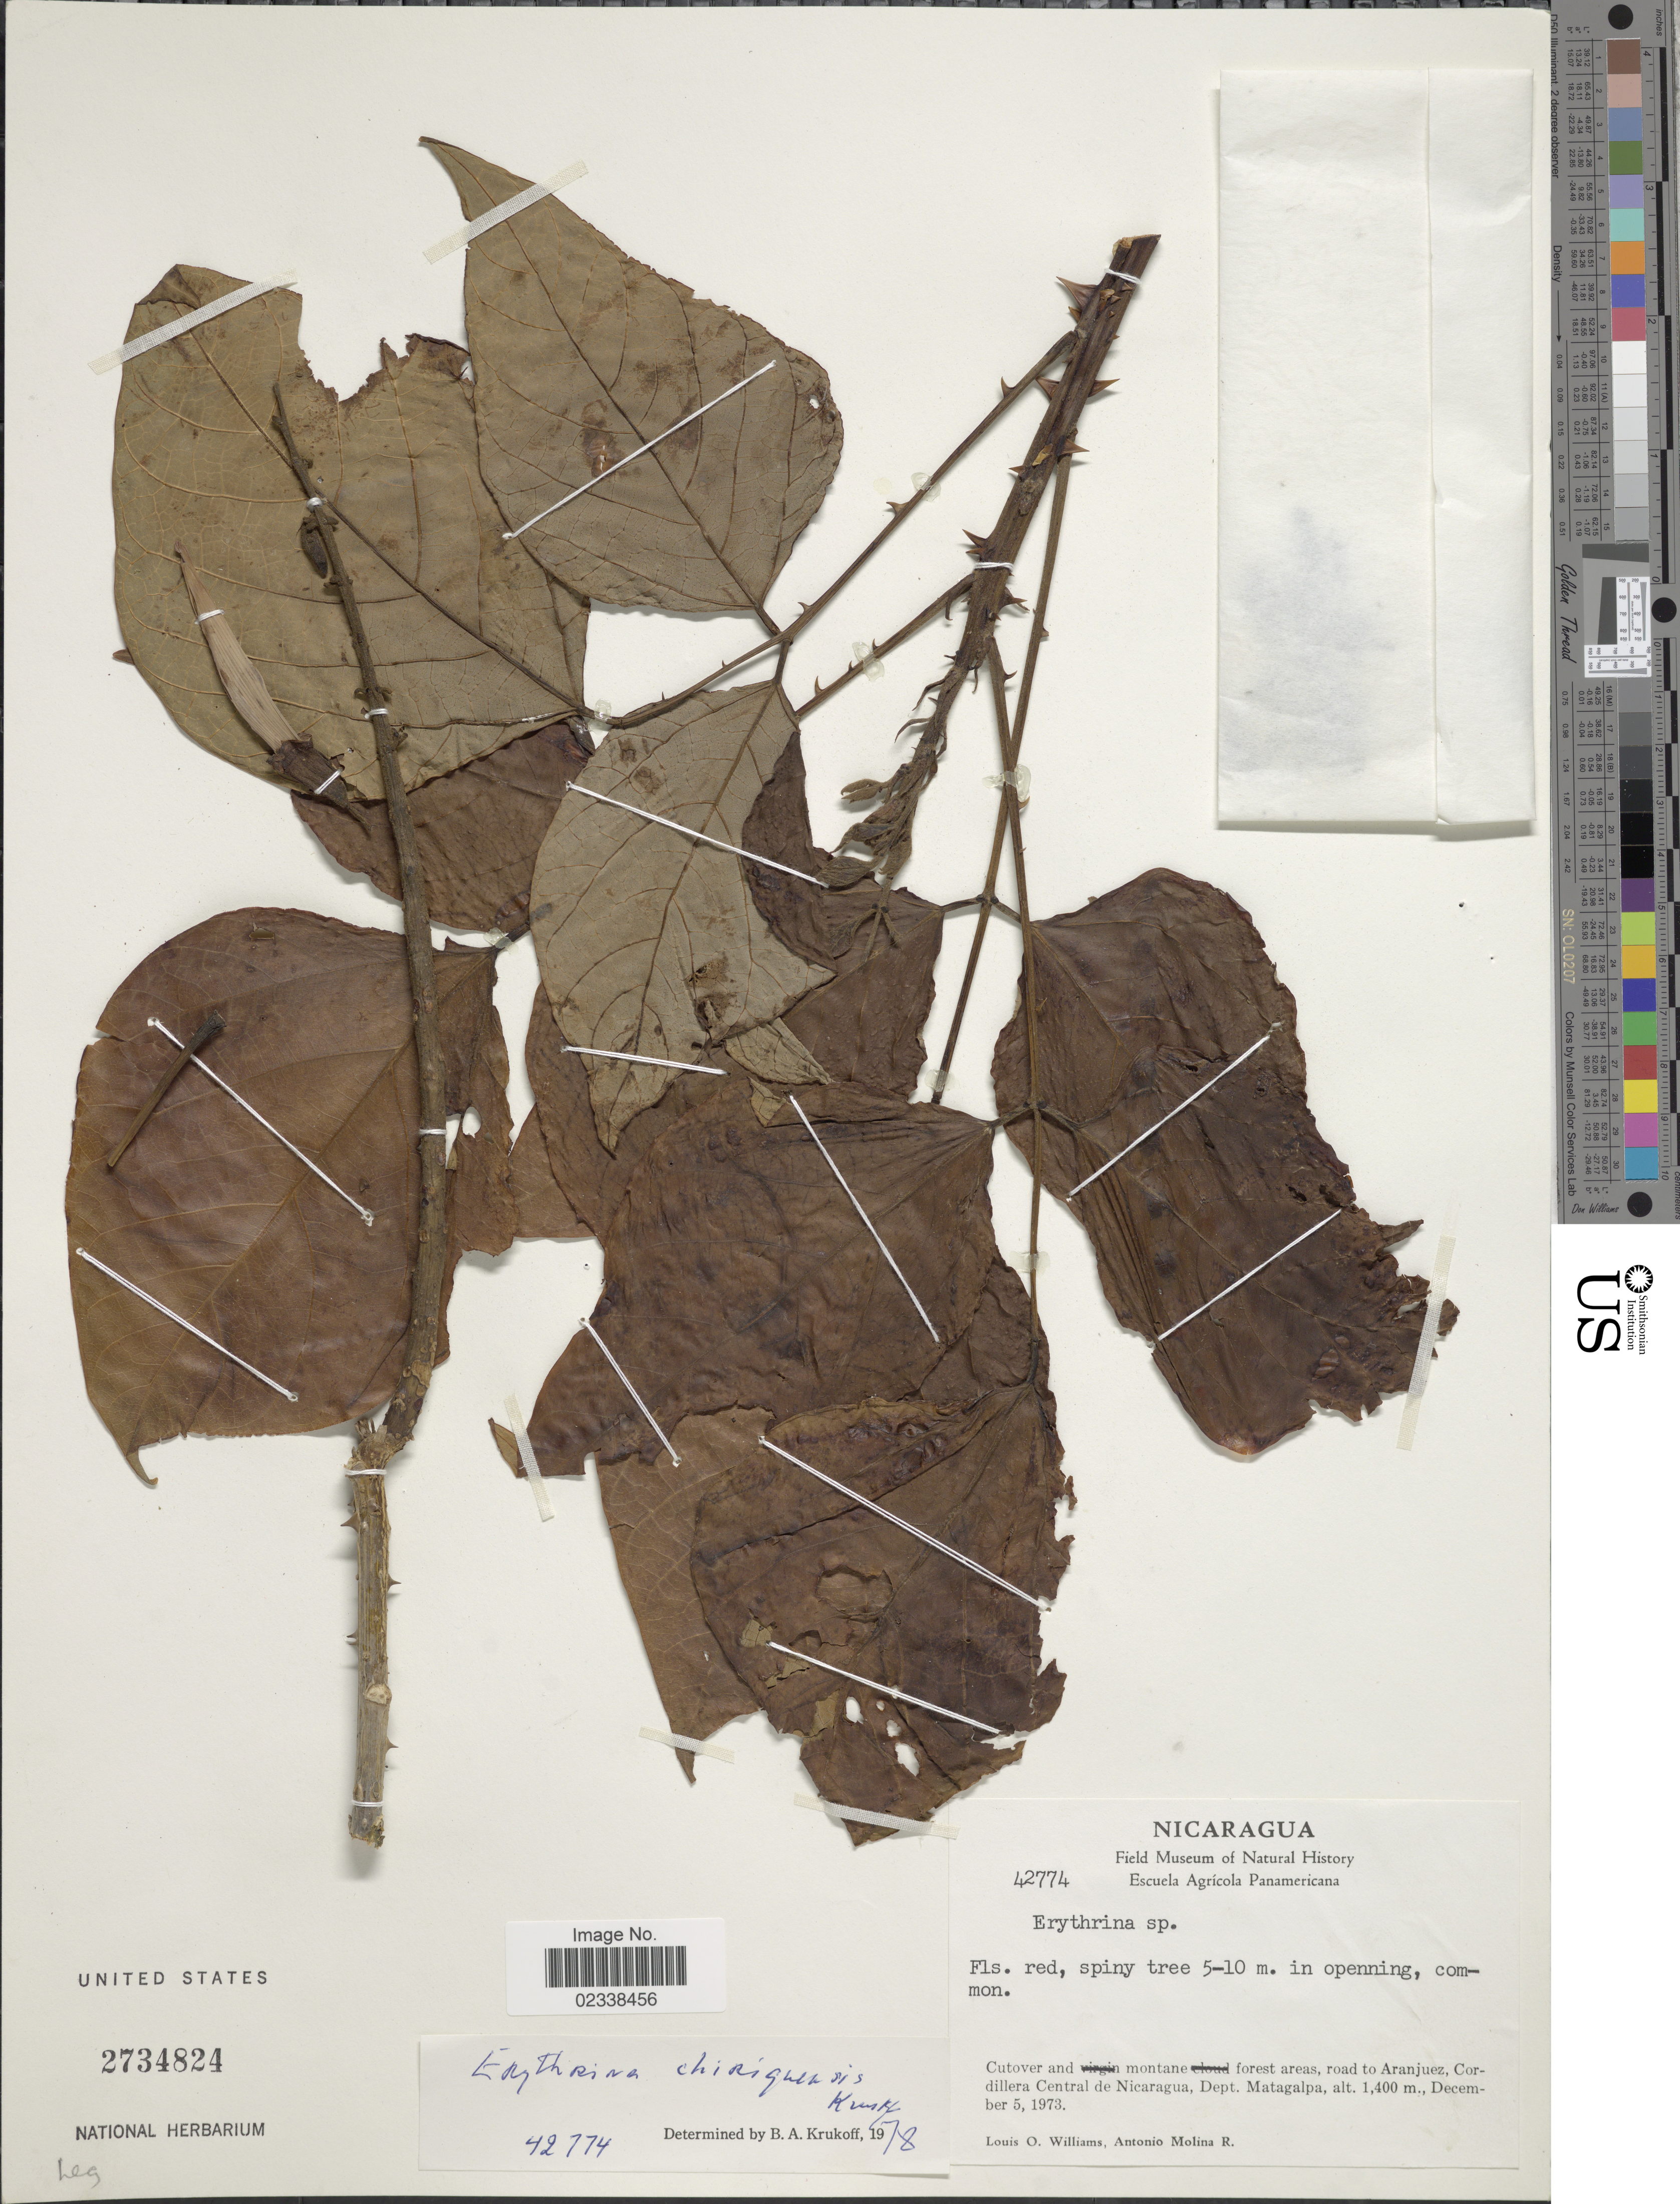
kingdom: Plantae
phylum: Tracheophyta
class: Magnoliopsida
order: Fabales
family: Fabaceae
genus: Erythrina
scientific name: Erythrina chiriquensis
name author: Krukoff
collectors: L. O. Williams & A. Molina R.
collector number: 42774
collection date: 1973-12-05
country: Nicaragua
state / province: Matagalpa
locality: road to Aranjuez, Cordillera Central de Nicaragua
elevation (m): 1400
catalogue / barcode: US 2734824